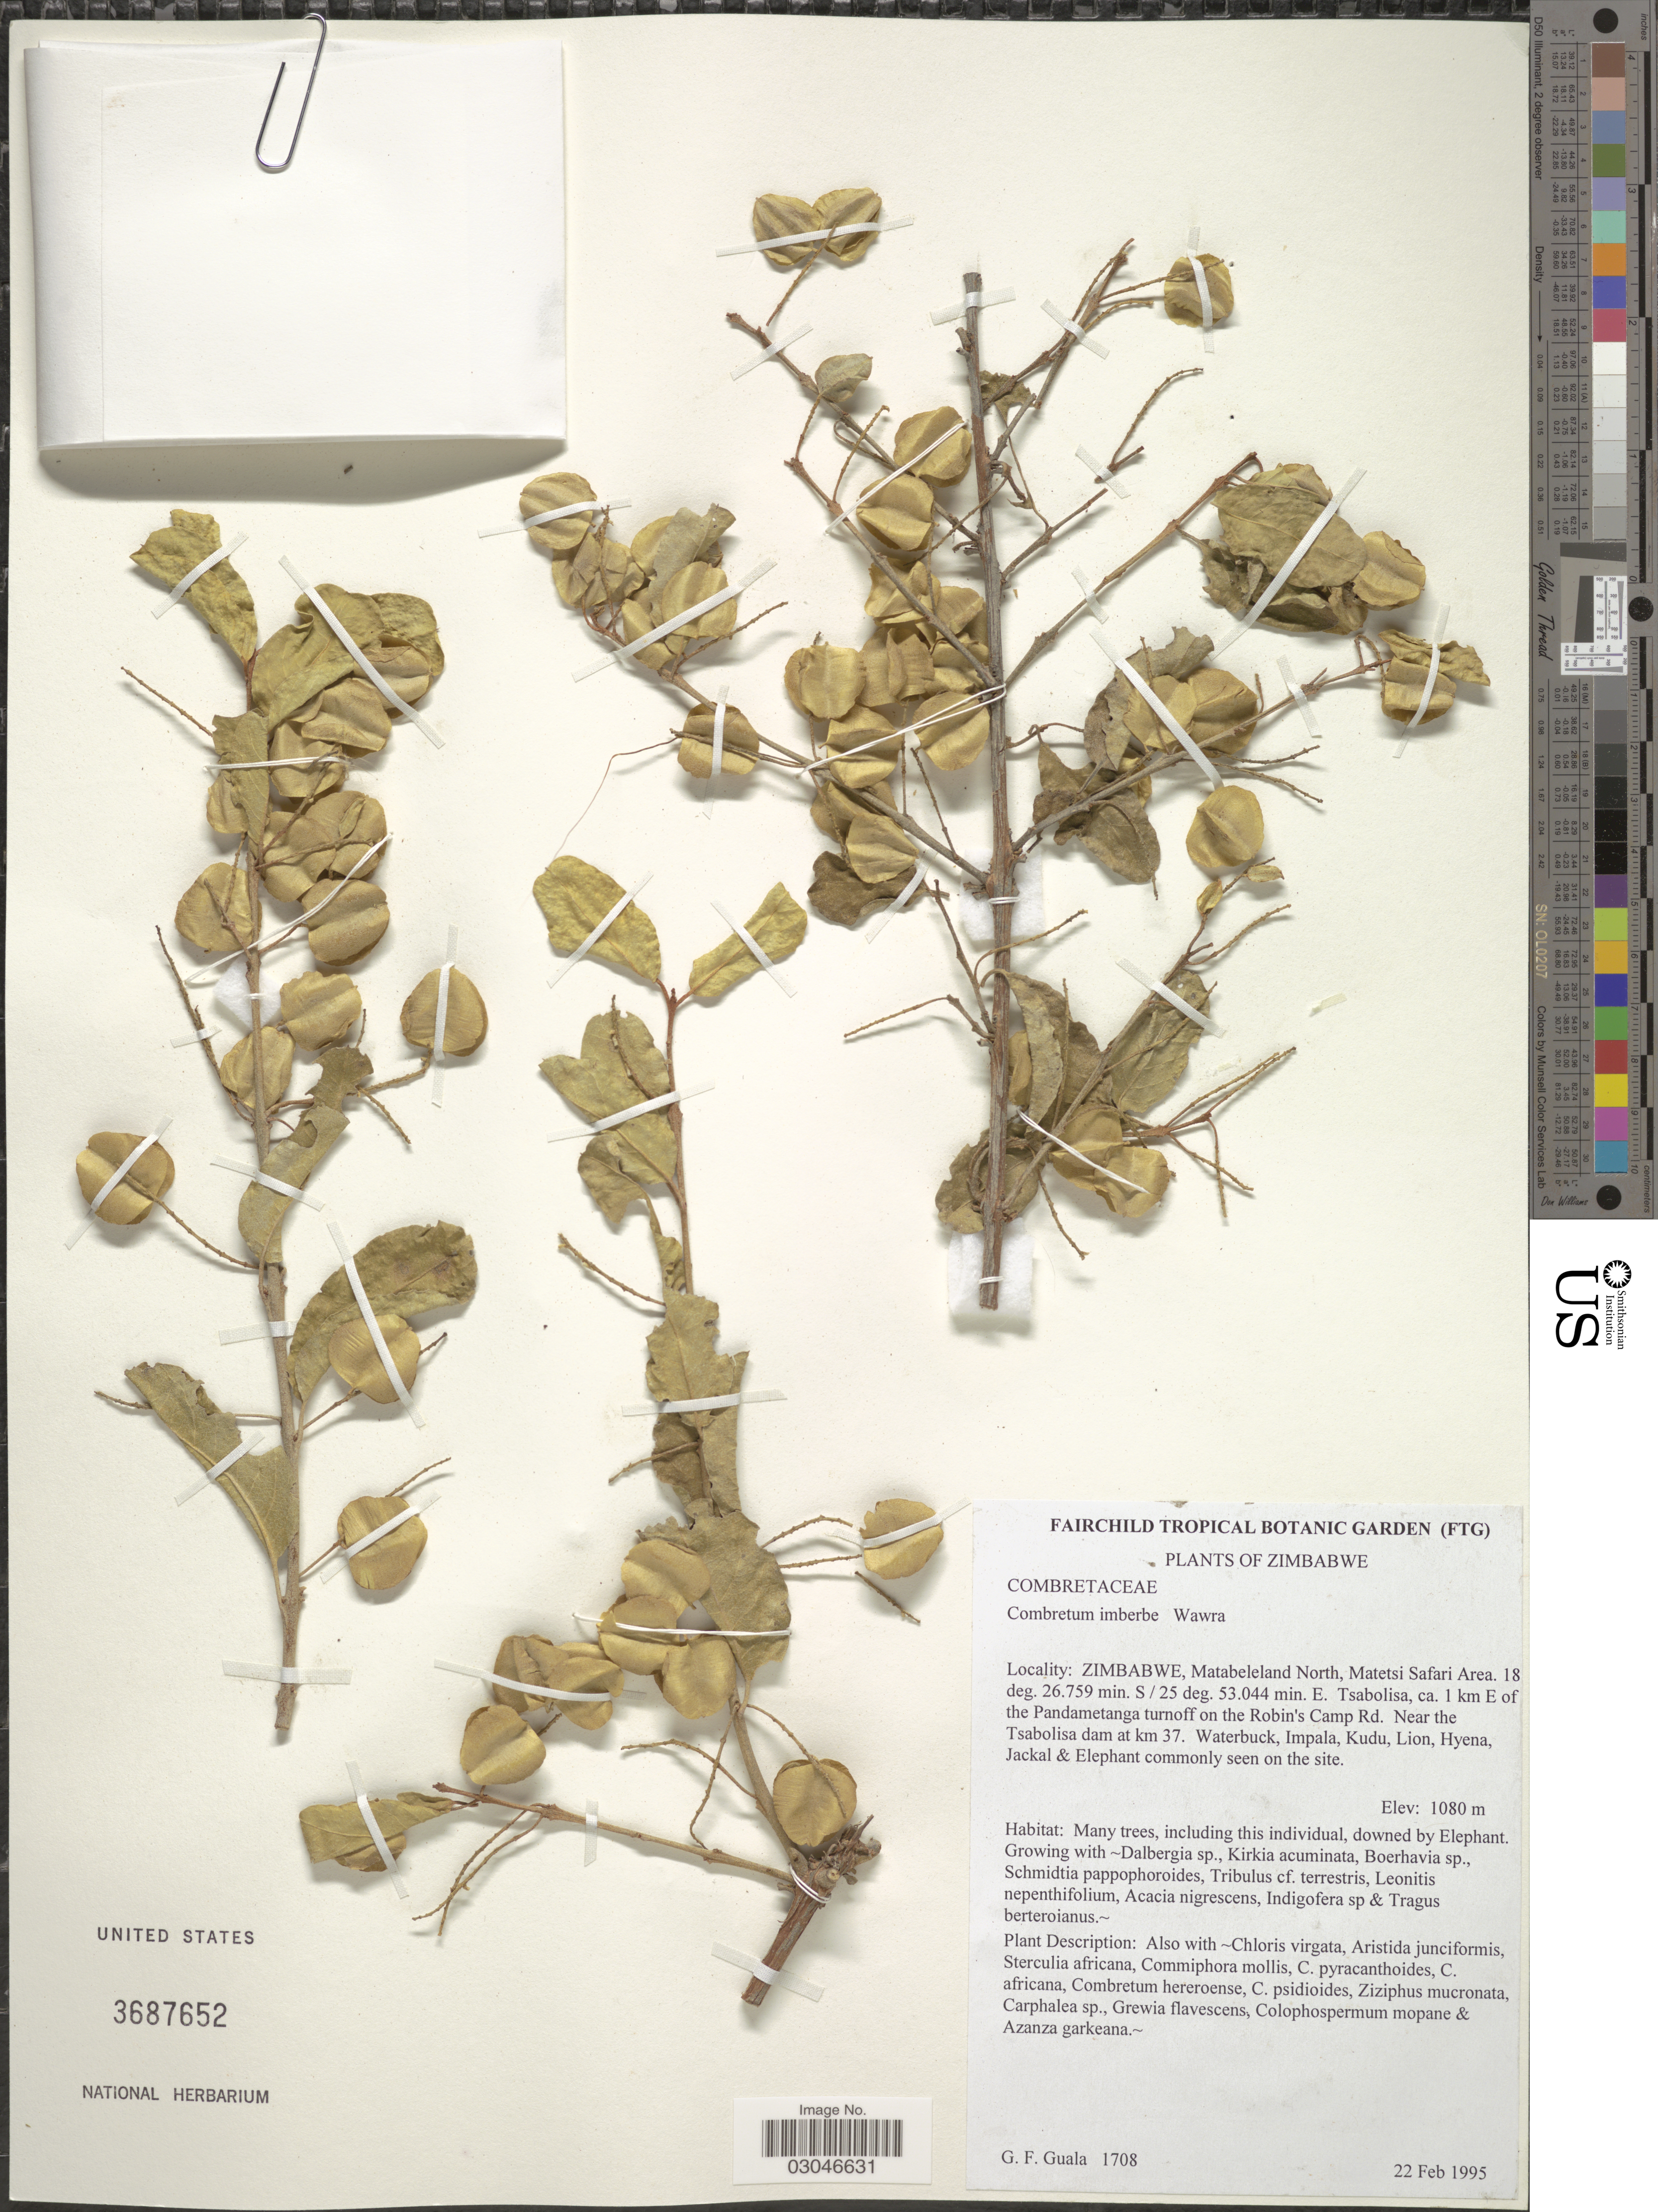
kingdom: Plantae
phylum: Tracheophyta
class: Magnoliopsida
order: Myrtales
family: Combretaceae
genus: Combretum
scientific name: Combretum imberbe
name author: Wawra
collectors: G. Guala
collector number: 1708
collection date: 1995-02-22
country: Zimbabwe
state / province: Matabeleland North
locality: Matetsi Safari Area. Tsabolisa, ca. 1 km E of the Pandametanga turnoff on the Robin's Camp Rd. Near the Tsabolisa dam at km 37.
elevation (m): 1080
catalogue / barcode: US 3687652